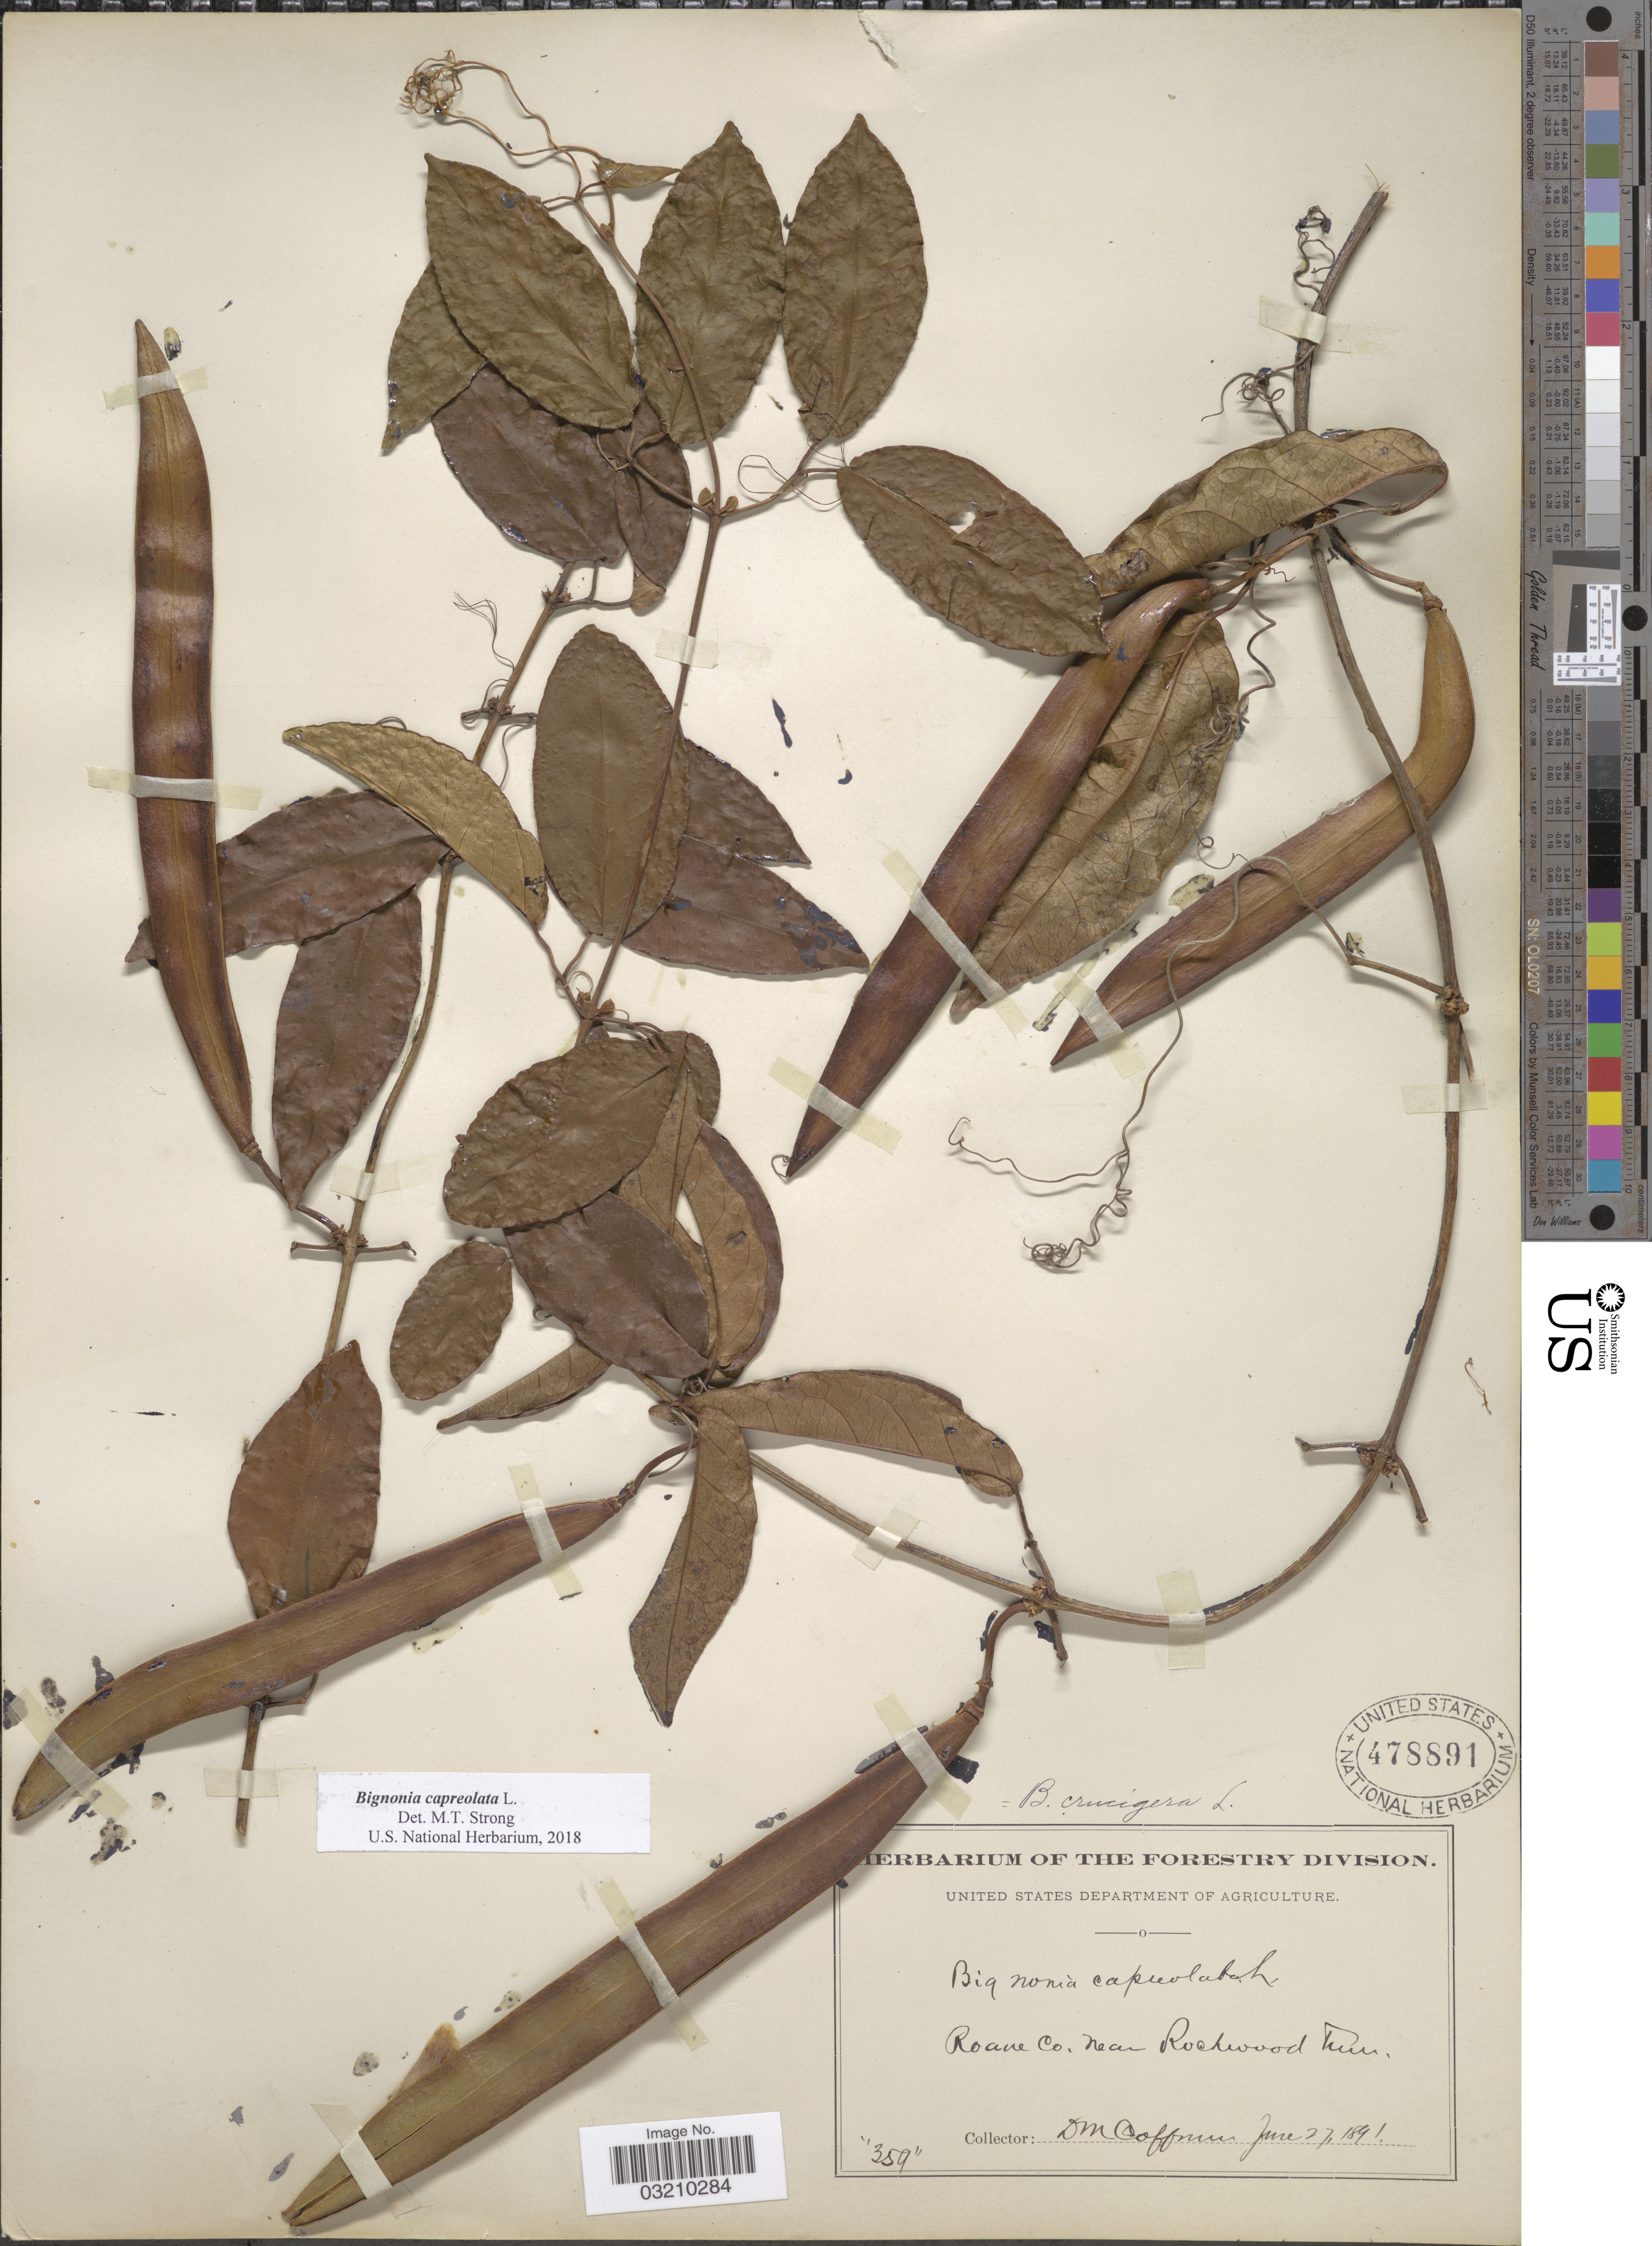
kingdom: Plantae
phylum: Tracheophyta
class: Magnoliopsida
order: Lamiales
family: Bignoniaceae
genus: Bignonia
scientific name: Bignonia capreolata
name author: L.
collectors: D. M. Coffman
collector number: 359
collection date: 1891-06-27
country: United States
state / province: Tennessee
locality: Roane Co. near Rockwood.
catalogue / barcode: US 478891